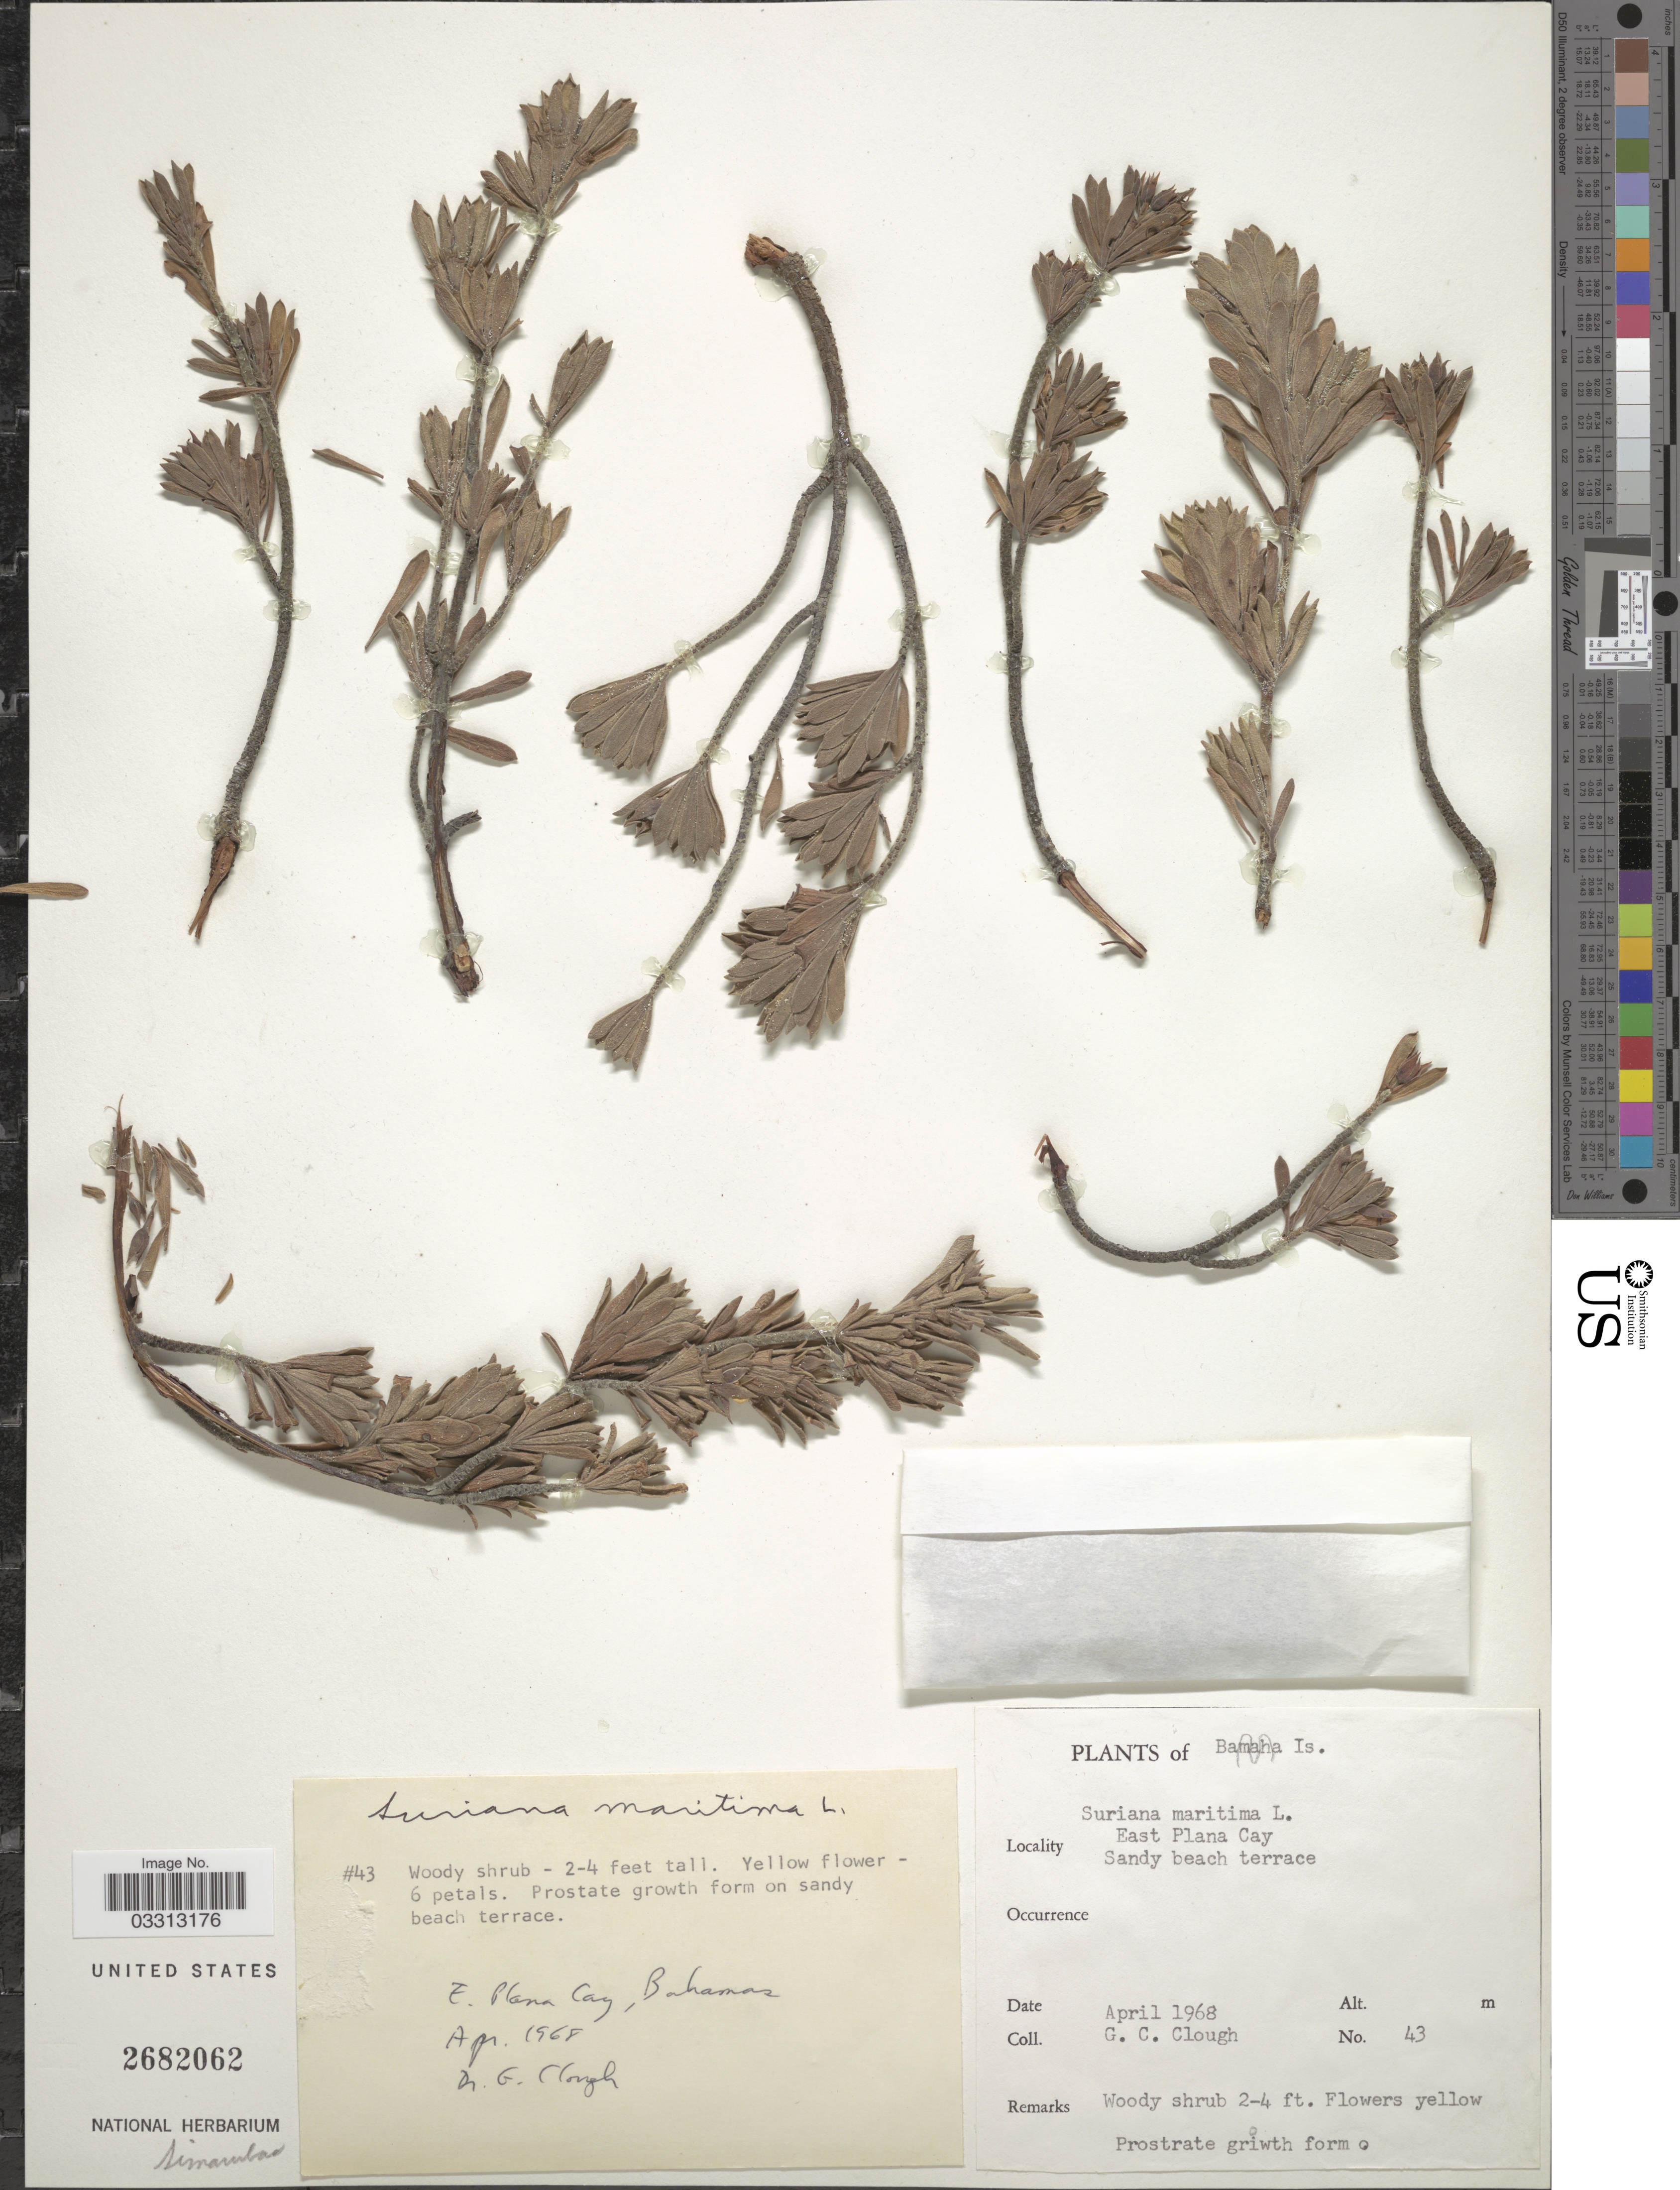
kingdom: Plantae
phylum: Tracheophyta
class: Magnoliopsida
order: Fabales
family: Surianaceae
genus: Suriana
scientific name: Suriana maritima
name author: L.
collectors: G. Clough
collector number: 43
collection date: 1968-04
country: Bahamas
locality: East Plana Cay.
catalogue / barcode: US 2682062